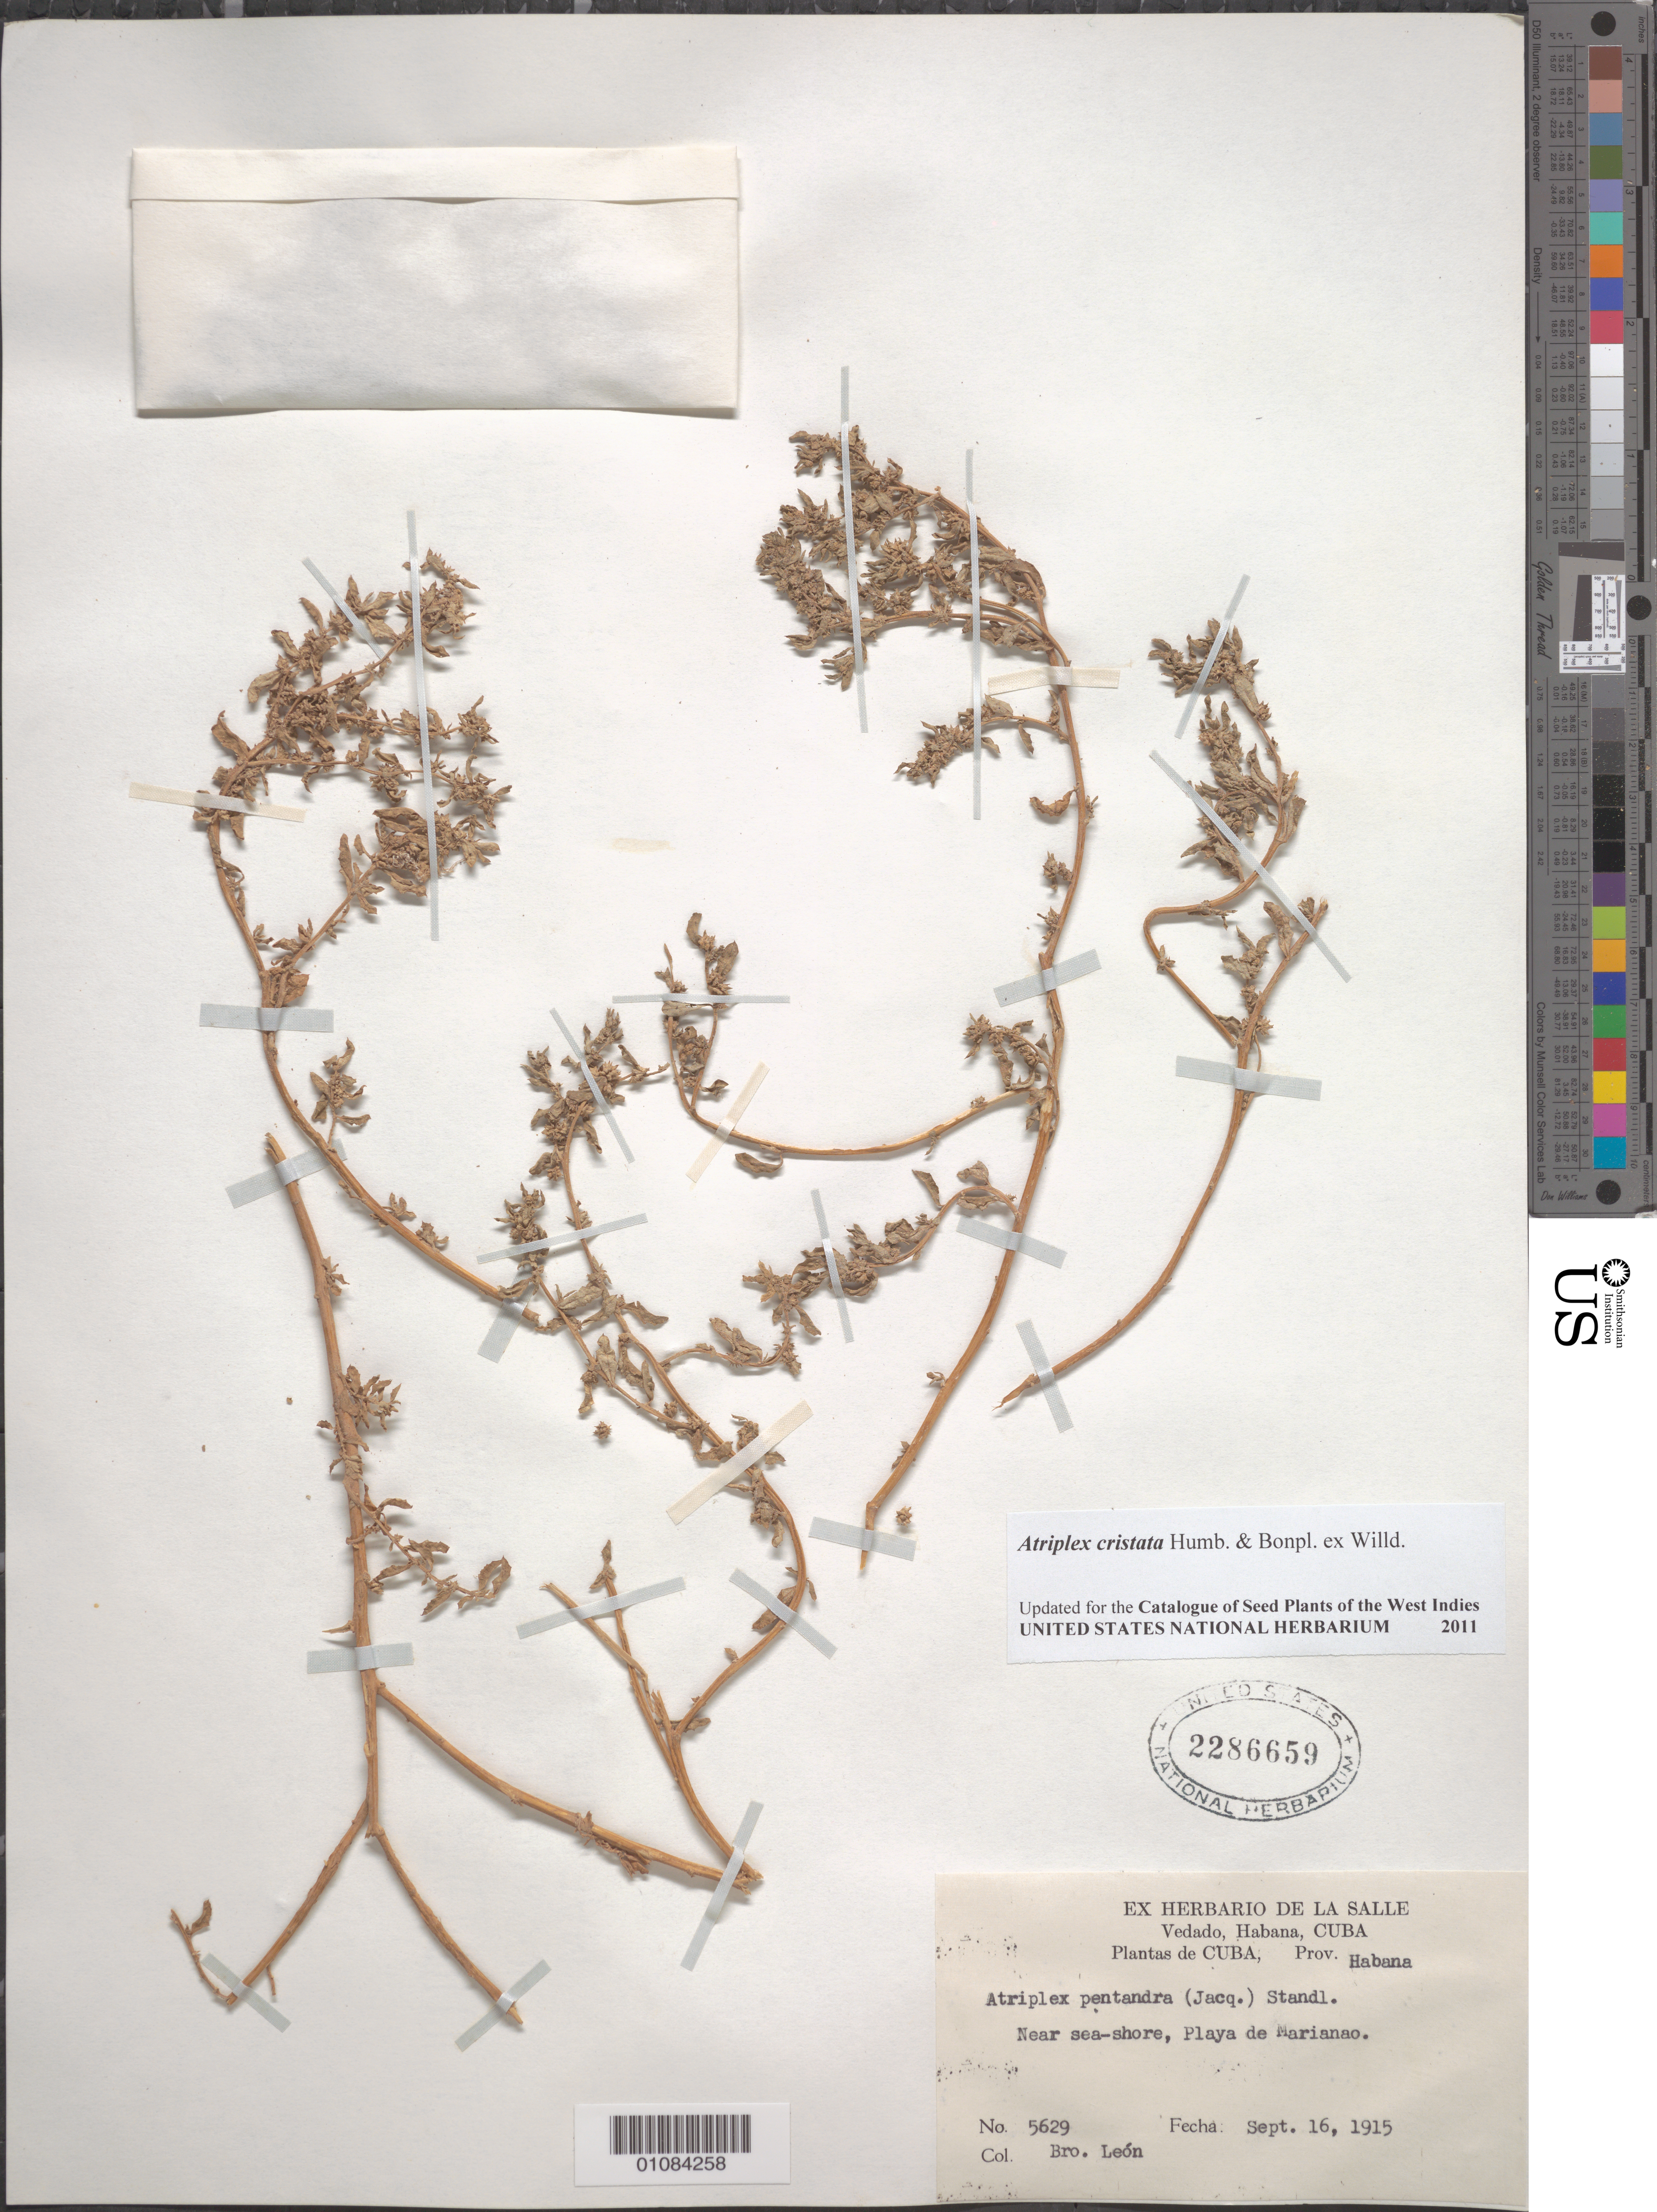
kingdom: Plantae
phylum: Tracheophyta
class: Magnoliopsida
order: Caryophyllales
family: Amaranthaceae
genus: Atriplex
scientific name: Atriplex cristata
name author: Humb. & Bonpl. ex Willd.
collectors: Bro. León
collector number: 5629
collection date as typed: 16 Sep 1915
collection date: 1915-09-16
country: Cuba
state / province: La Habana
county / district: Municipio Playa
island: Cuba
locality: Playa de Marianao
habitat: Near sea-shore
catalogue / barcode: US 2285559